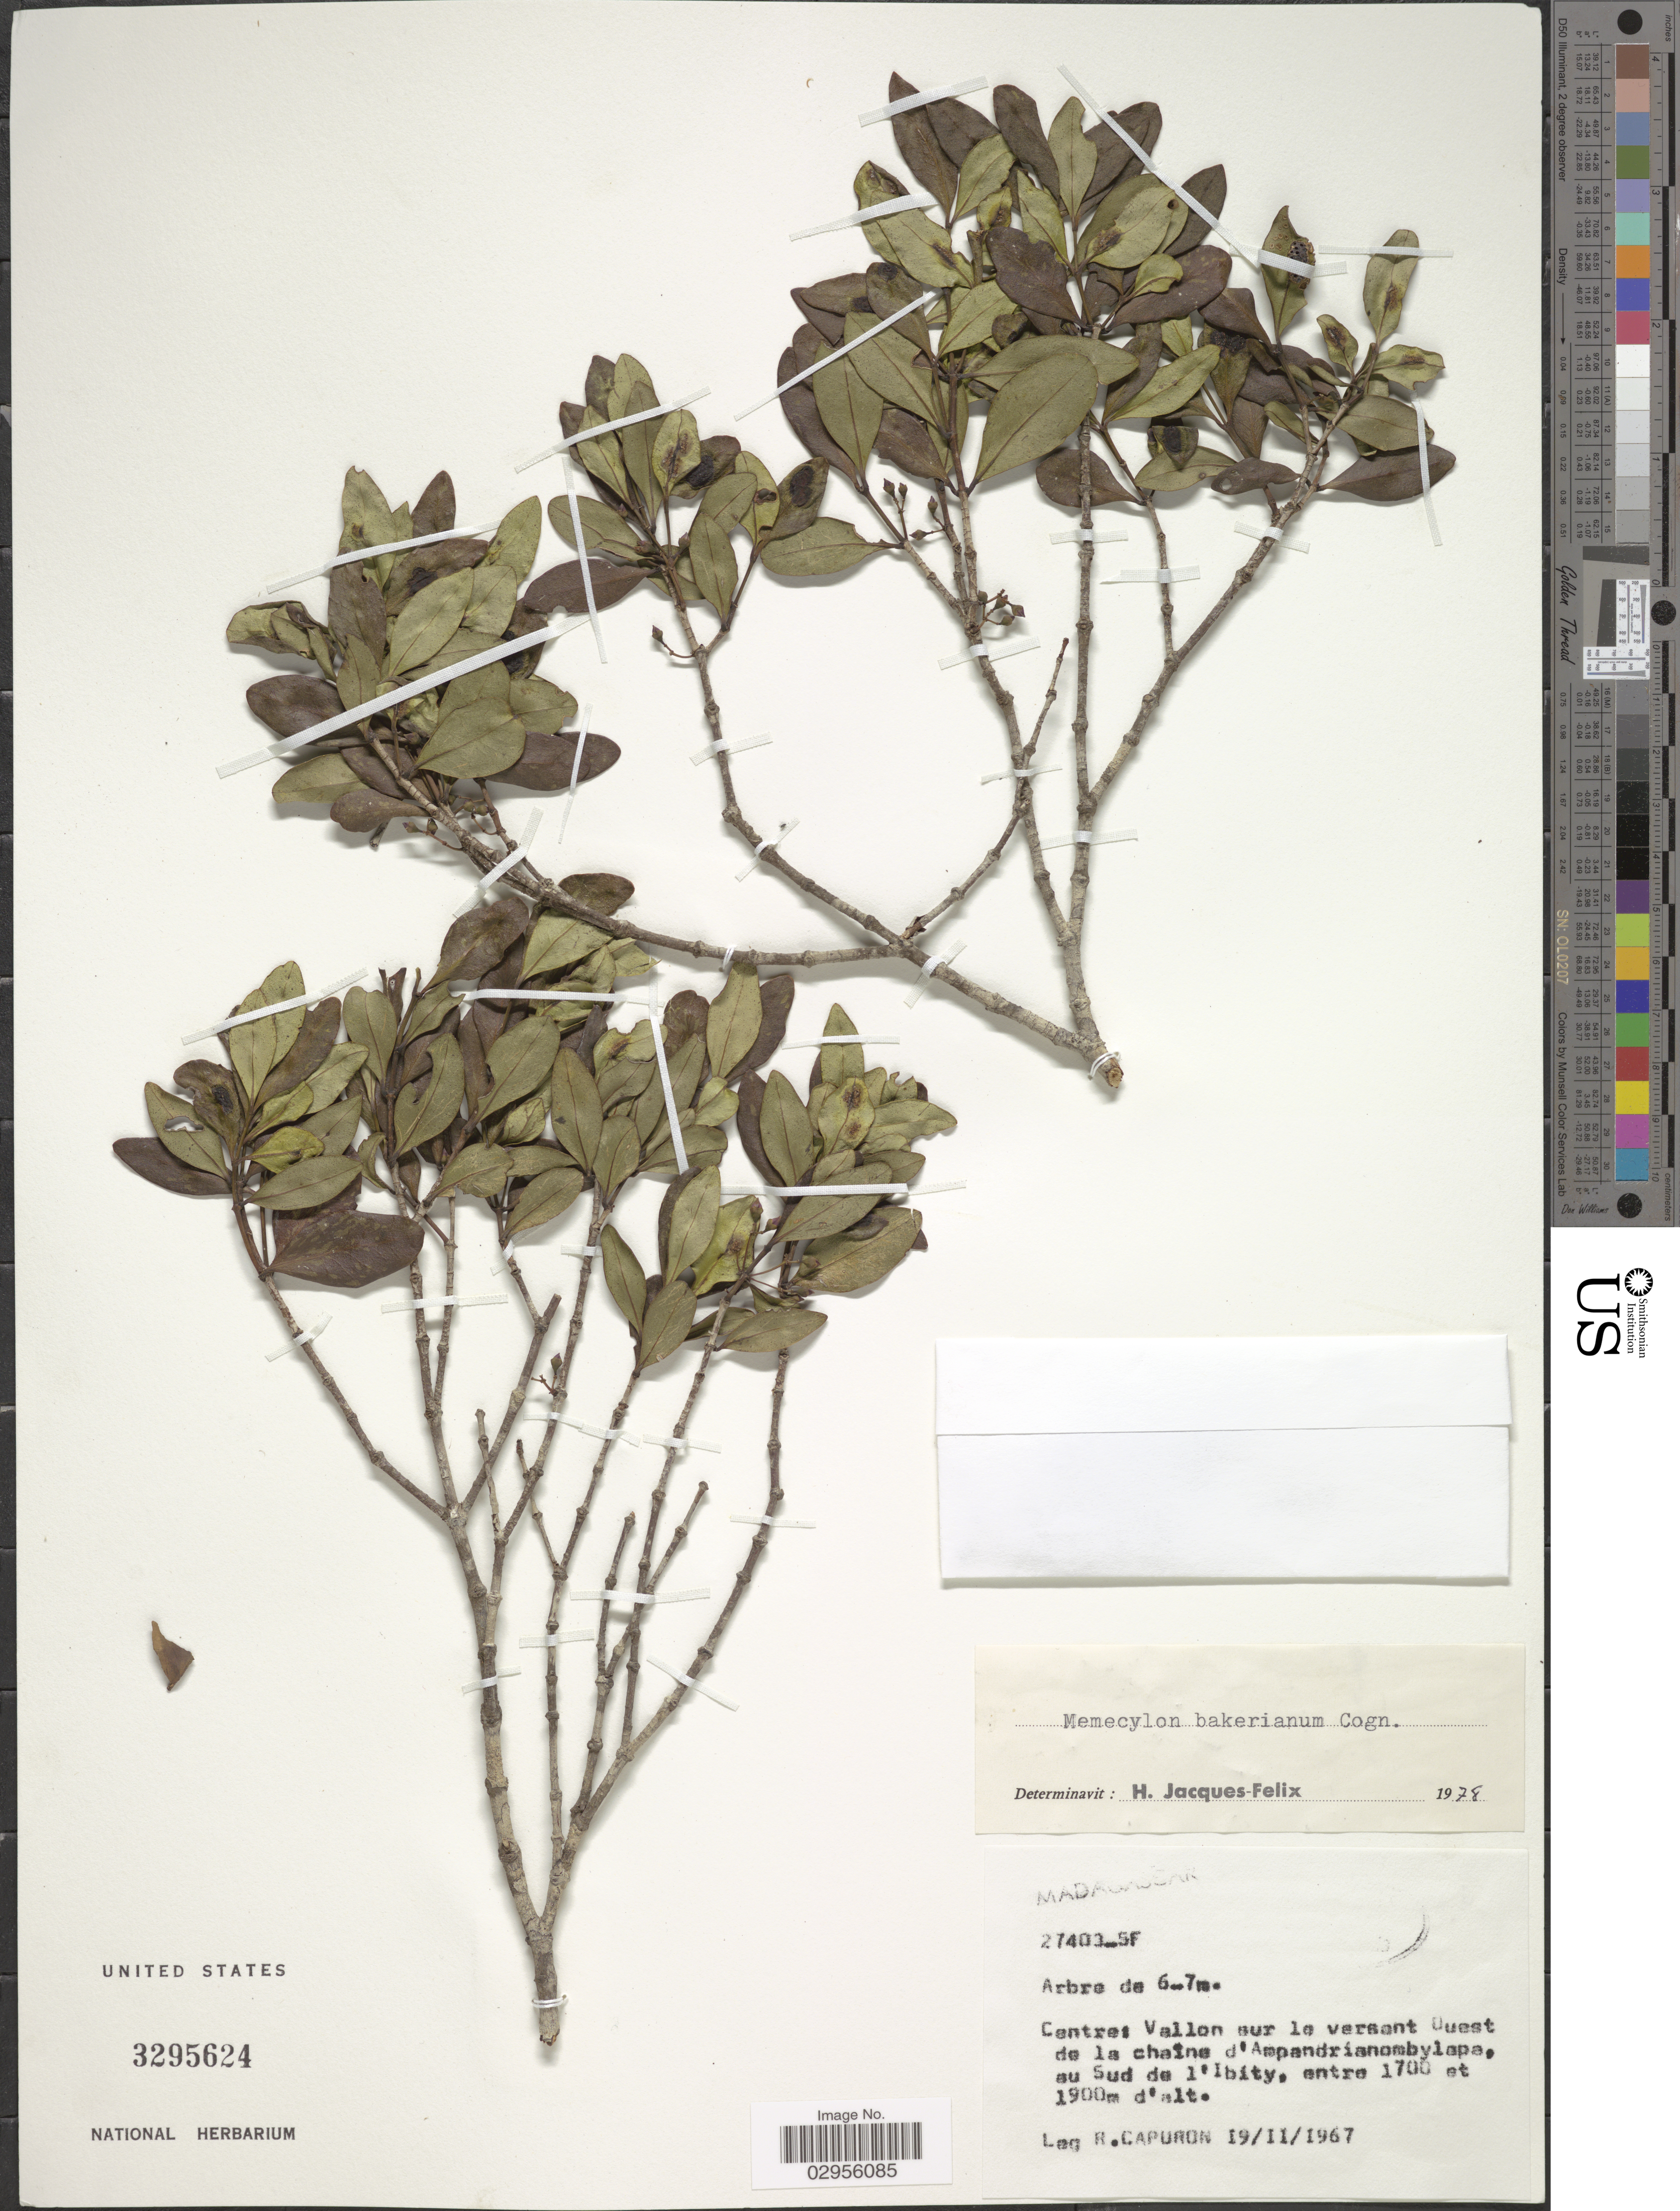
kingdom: Plantae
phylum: Tracheophyta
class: Magnoliopsida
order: Myrtales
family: Melastomataceae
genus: Memecylon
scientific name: Memecylon bakerianum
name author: Cogn.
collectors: R. Capuron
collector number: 27403-SF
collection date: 1967-02-19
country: Madagascar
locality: Centre: Vallon sur le versant Ouest de la chaîne d'Ampandrianombylapa, au Sud de l'Ibity.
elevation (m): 1700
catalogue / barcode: US 3295624